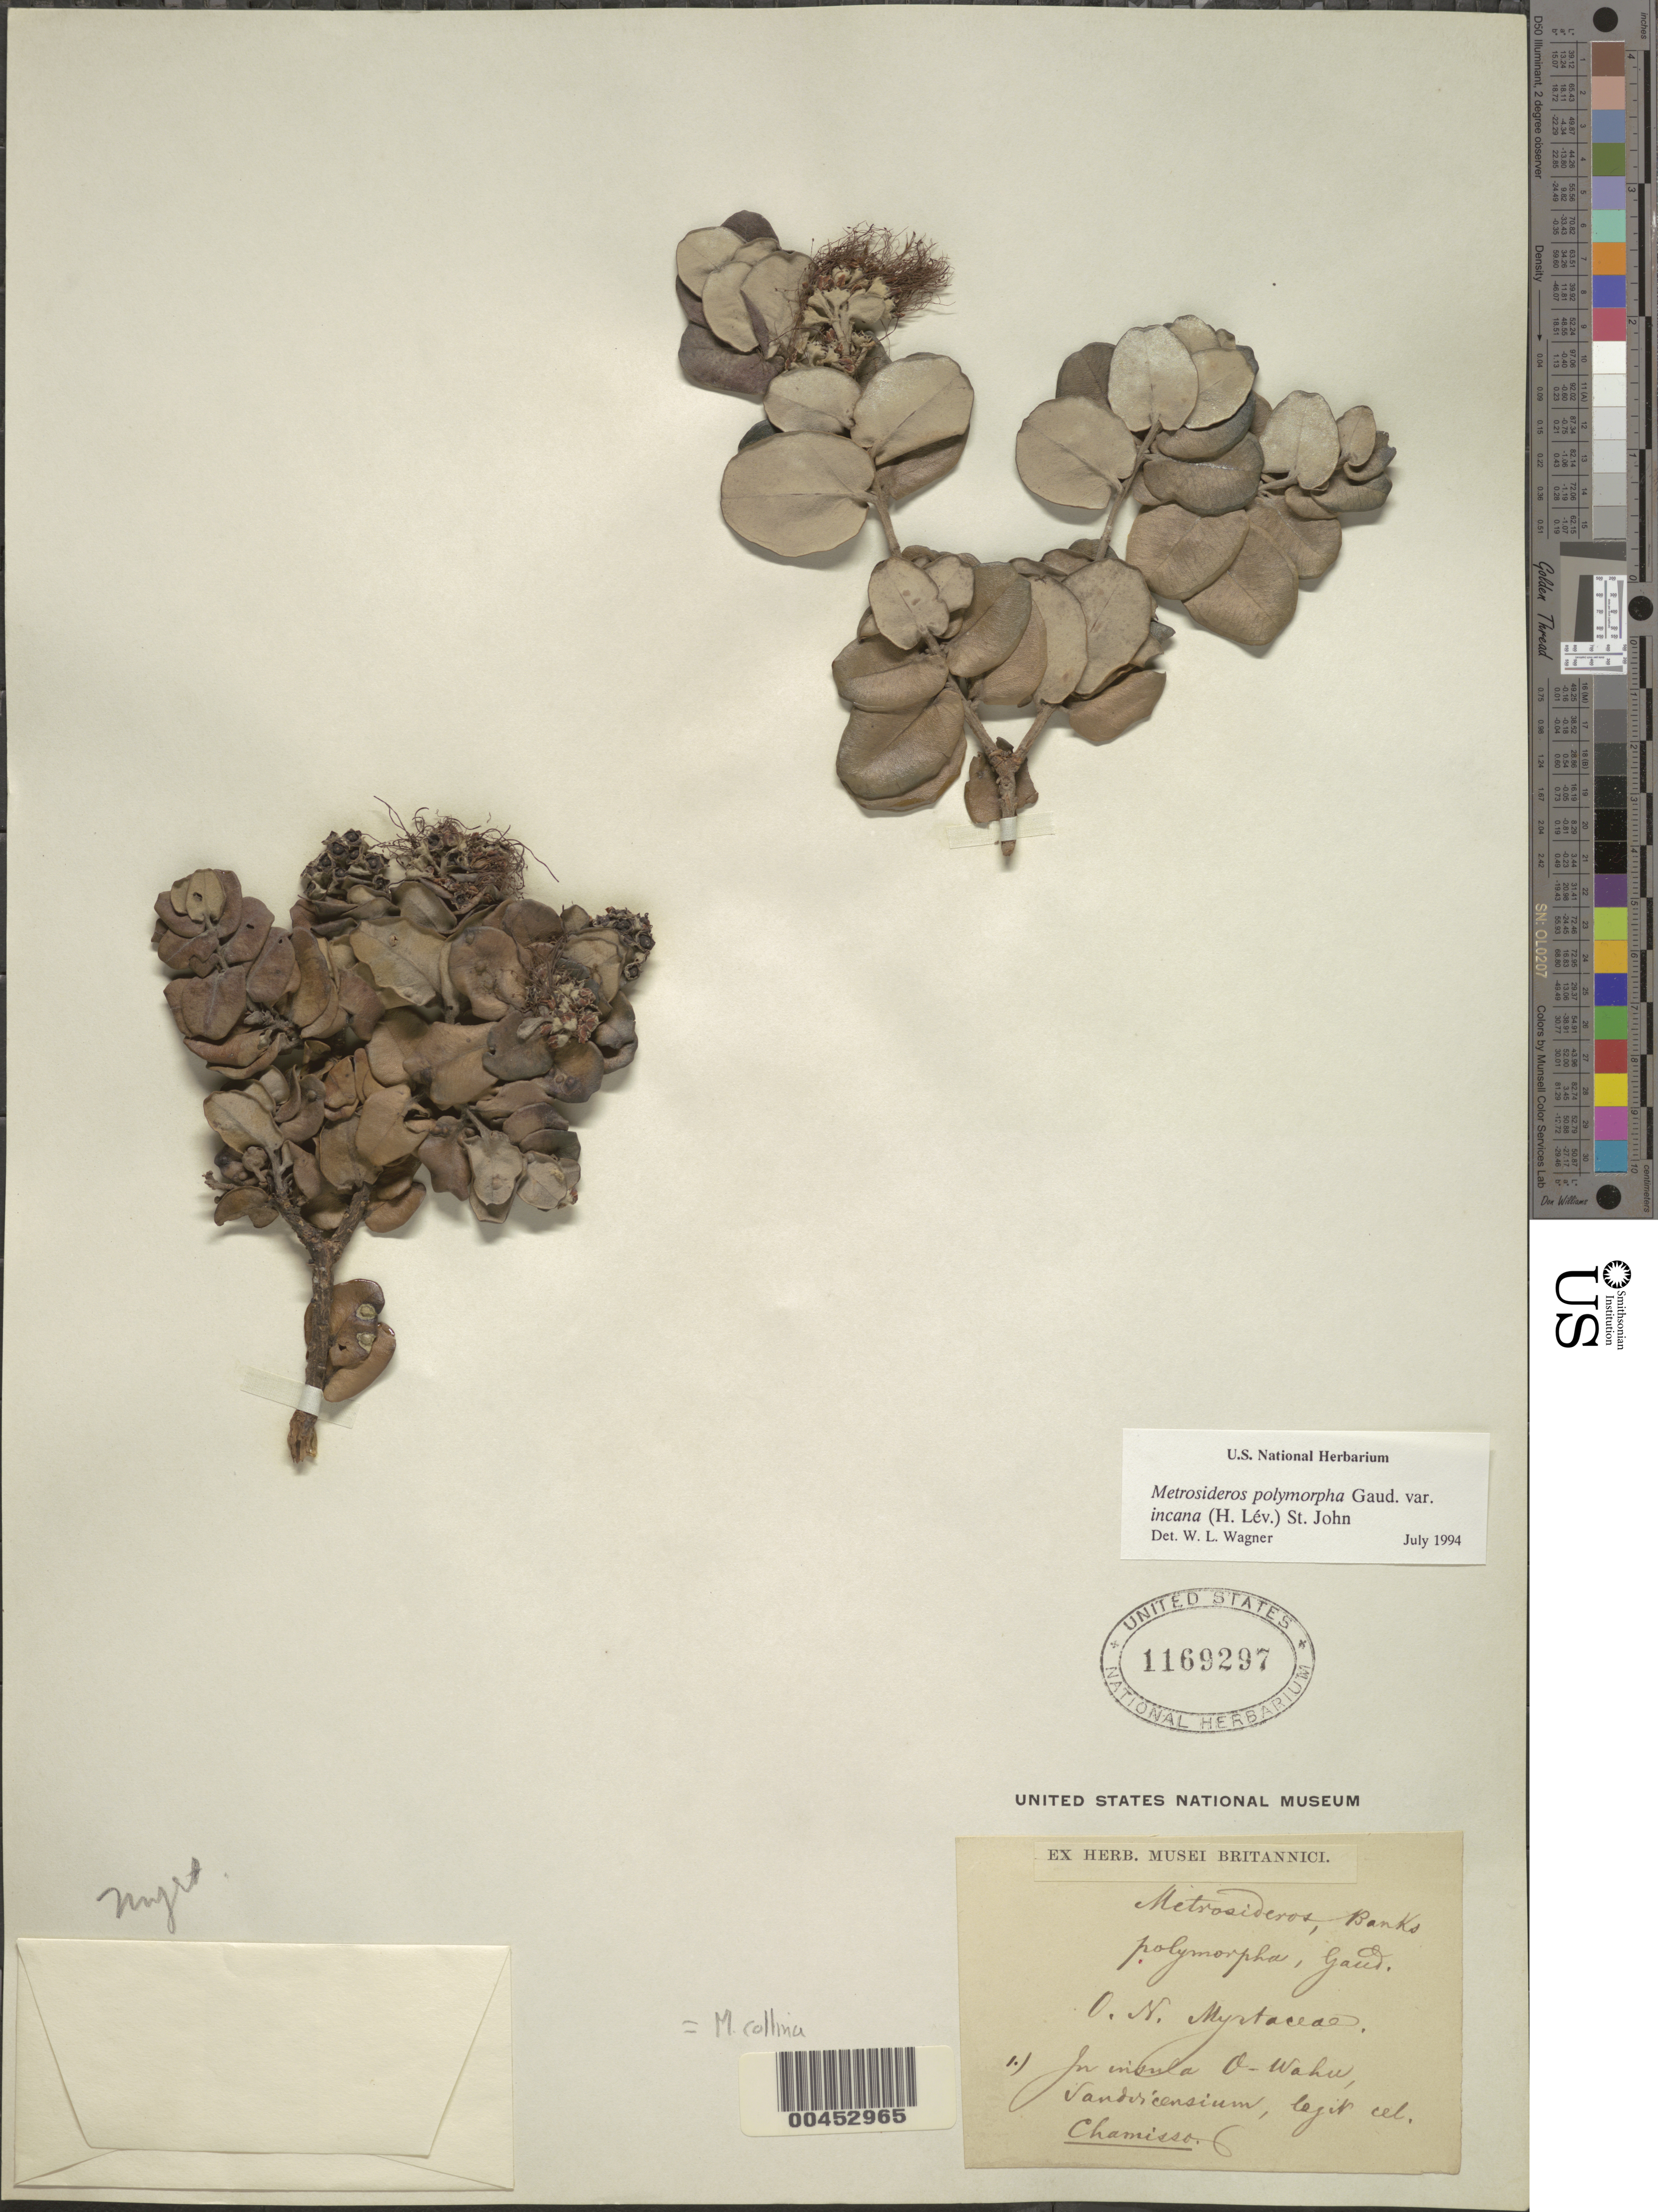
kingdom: Plantae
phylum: Tracheophyta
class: Magnoliopsida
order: Myrtales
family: Myrtaceae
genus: Metrosideros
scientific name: Metrosideros polymorpha var. incana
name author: H. St. John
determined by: Wagner, W. L., (BOT), Smithsonian Institution - National Museum of Natural History (UNITED STATES)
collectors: L. K. A. von Chamisso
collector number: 1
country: United States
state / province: Hawaii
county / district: Honolulu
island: Oahu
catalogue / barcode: US 1169297